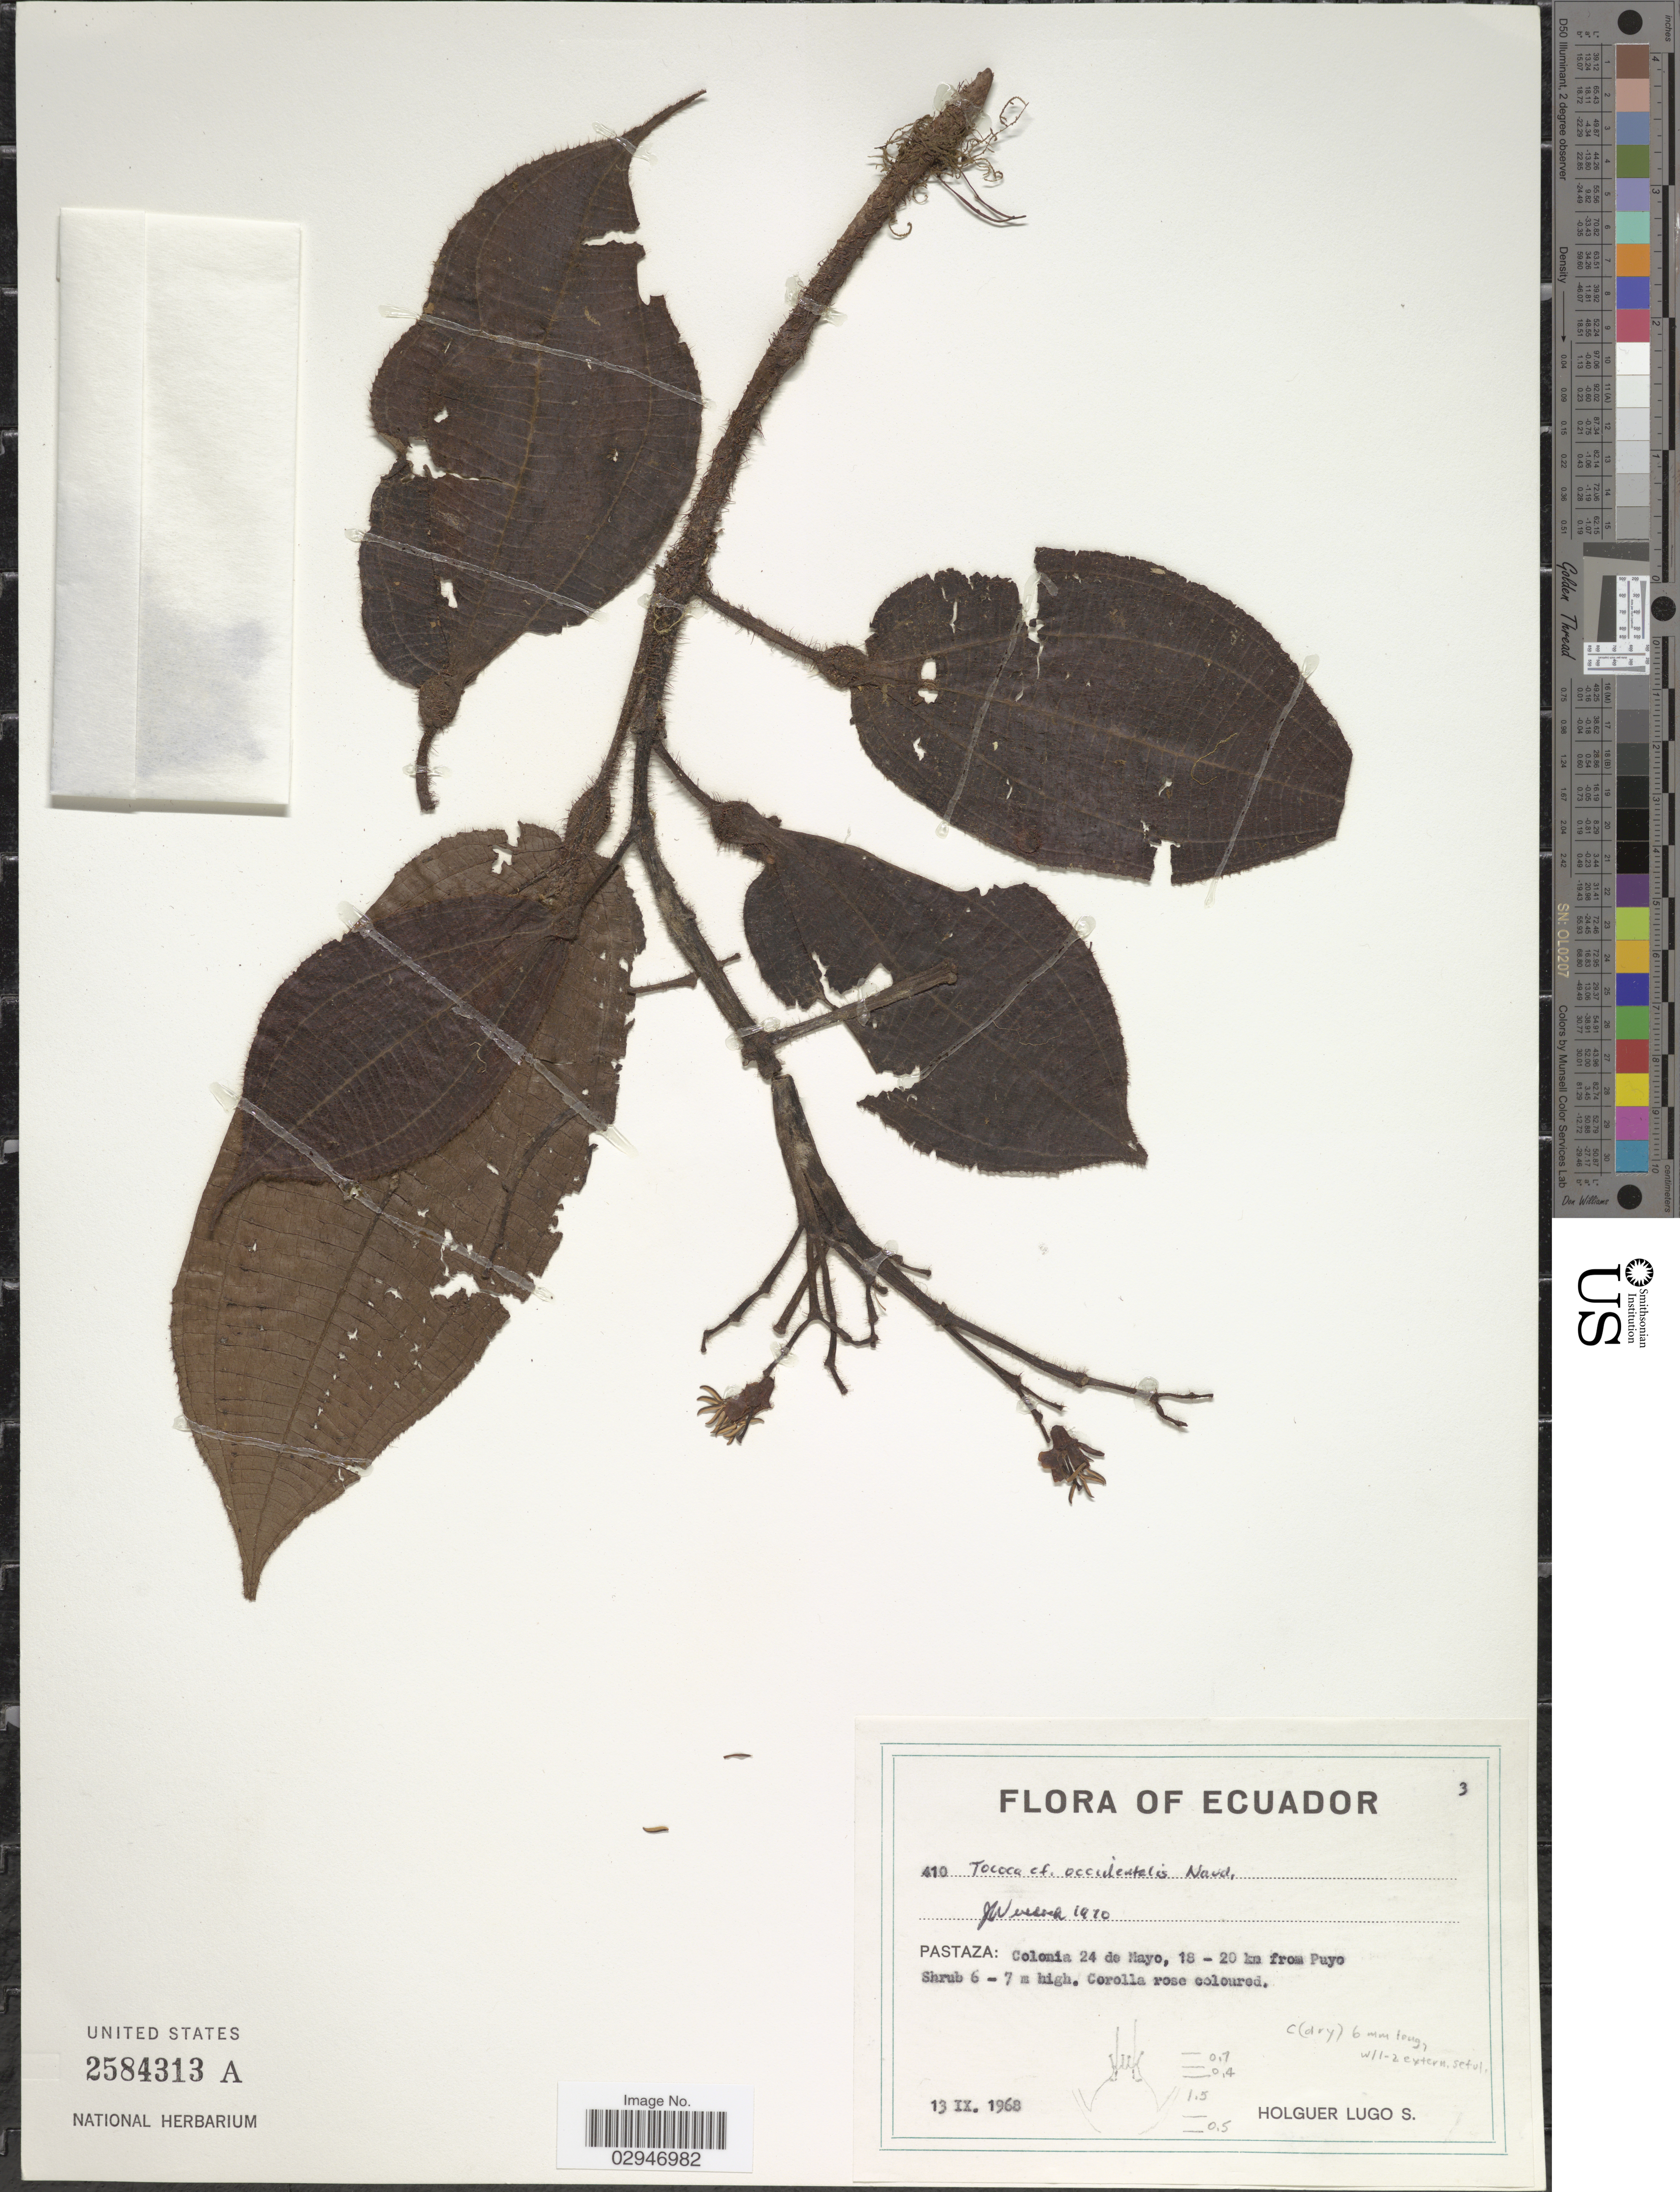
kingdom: Plantae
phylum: Tracheophyta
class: Magnoliopsida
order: Myrtales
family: Melastomataceae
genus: Tococa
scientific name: Tococa occidentalis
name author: Naudin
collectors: H. Lugo S.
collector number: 410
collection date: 1968-09-13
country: Ecuador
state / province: Pastaza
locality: Colonia 24 de Mayo, 18-20 km from Puyo.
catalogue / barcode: US 2584313A